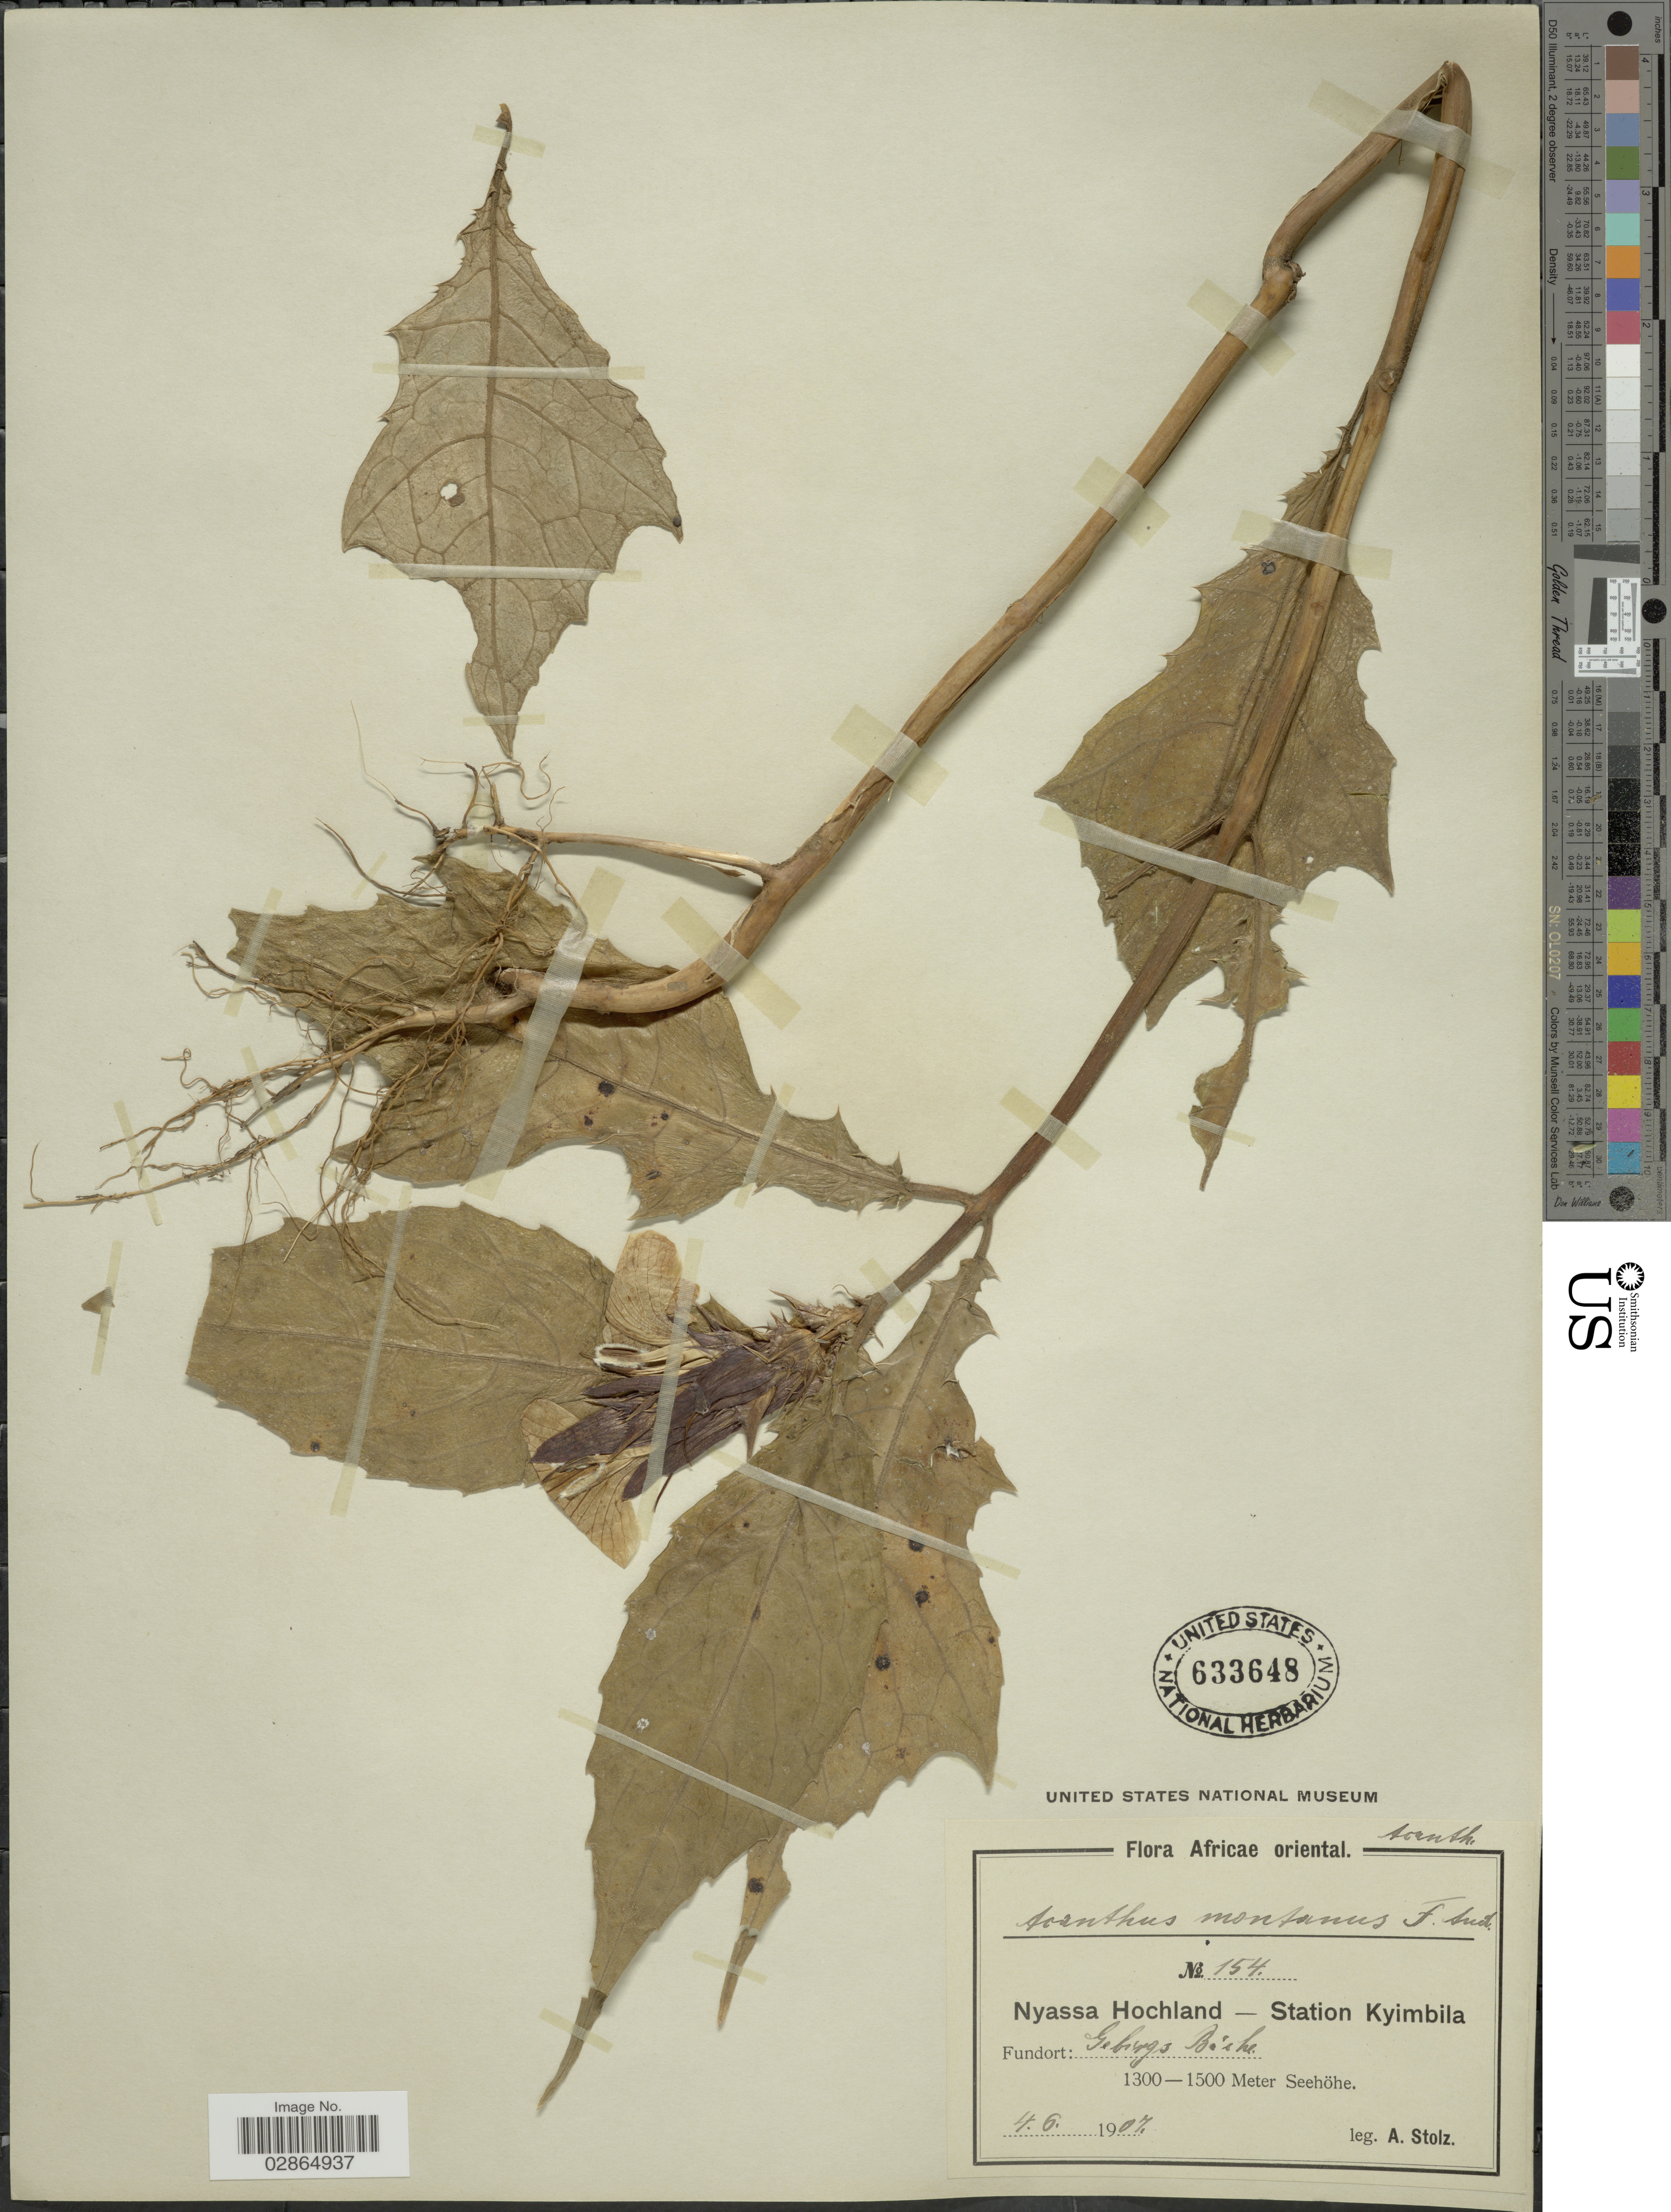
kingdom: Plantae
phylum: Tracheophyta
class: Magnoliopsida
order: Lamiales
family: Acanthaceae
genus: Acanthus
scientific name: Acanthus montanus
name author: (Nees) T. Anderson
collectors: A. Stolz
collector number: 154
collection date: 1907-06-04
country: Malawi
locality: Nyassa Hochland - Station Kyimbila. Africae oriental.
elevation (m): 1300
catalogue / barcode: US 633648